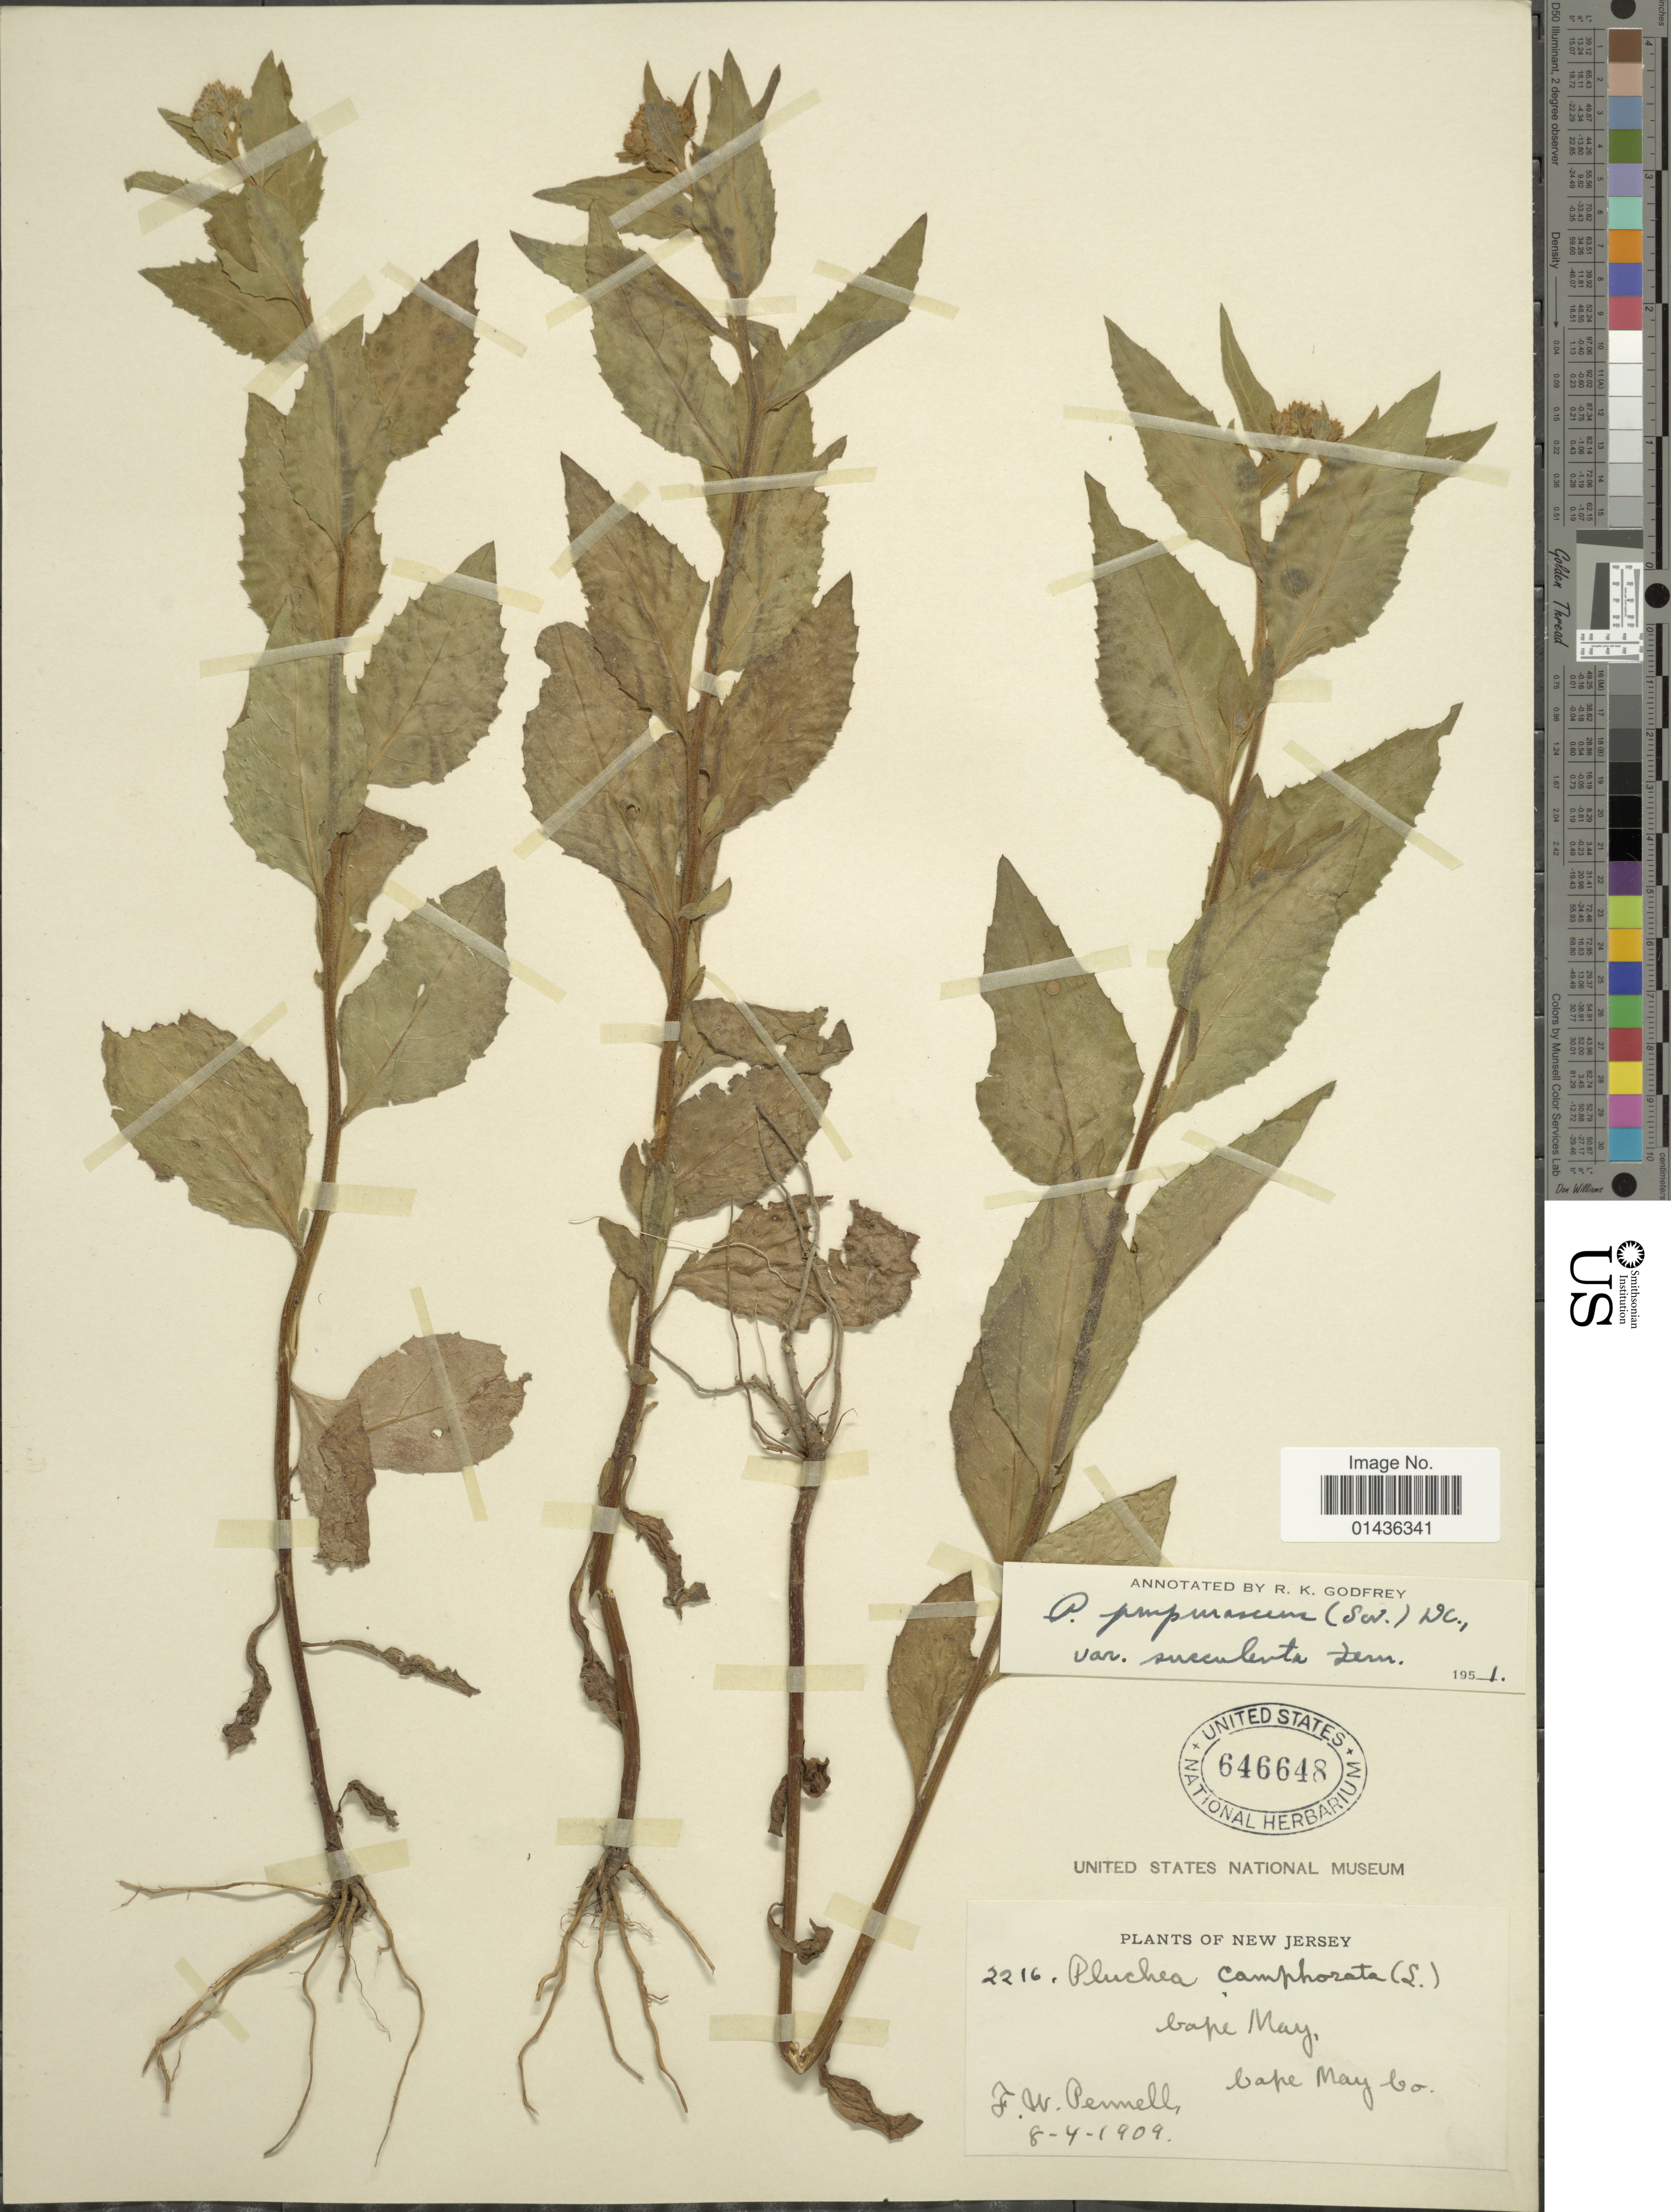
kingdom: Plantae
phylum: Tracheophyta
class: Magnoliopsida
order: Asterales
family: Asteraceae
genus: Pluchea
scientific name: Pluchea odorata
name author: (L.) Cass.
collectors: F. W. Pennell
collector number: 2216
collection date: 1909-08-04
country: United States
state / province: New Jersey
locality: Cape May, Cape May Co.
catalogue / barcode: US 646648